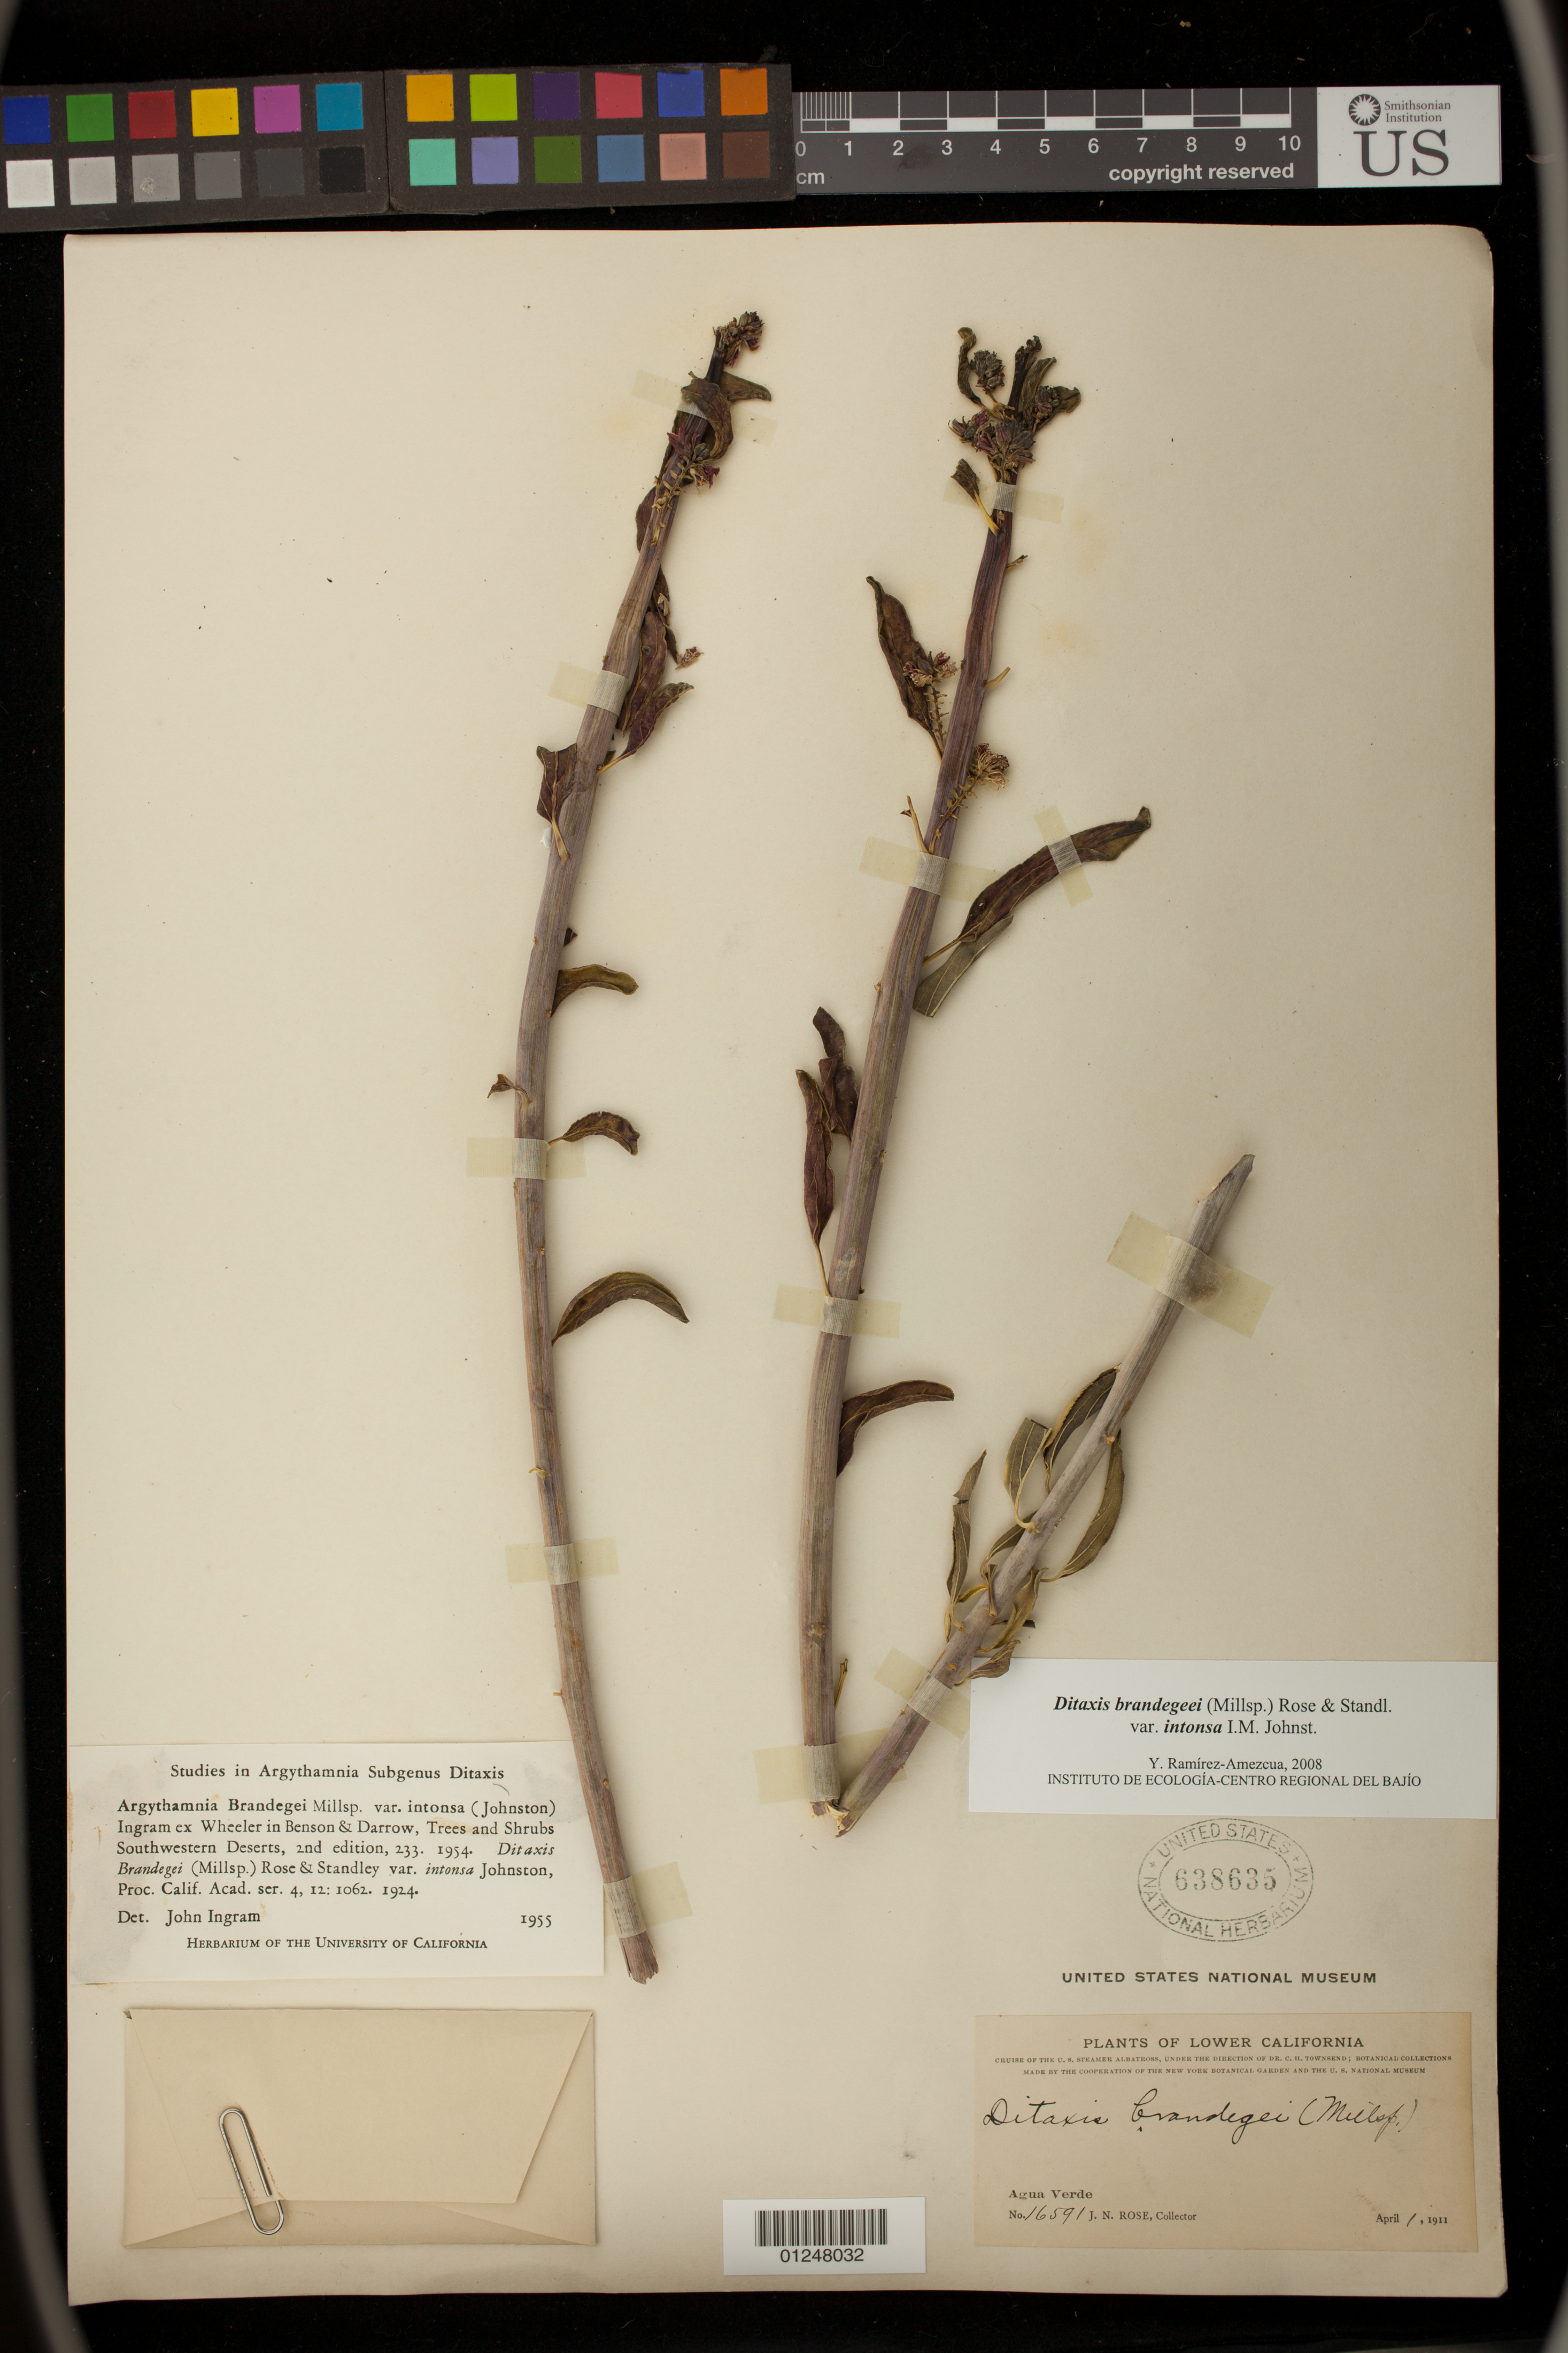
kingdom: Plantae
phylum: Tracheophyta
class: Magnoliopsida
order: Malpighiales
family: Euphorbiaceae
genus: Argythamnia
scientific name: Argythamnia brandegeei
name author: Millsp.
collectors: J. N. Rose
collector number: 16591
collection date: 1911-04-01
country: Mexico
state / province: Baja California Sur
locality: Agua Verde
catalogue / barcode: US 638635